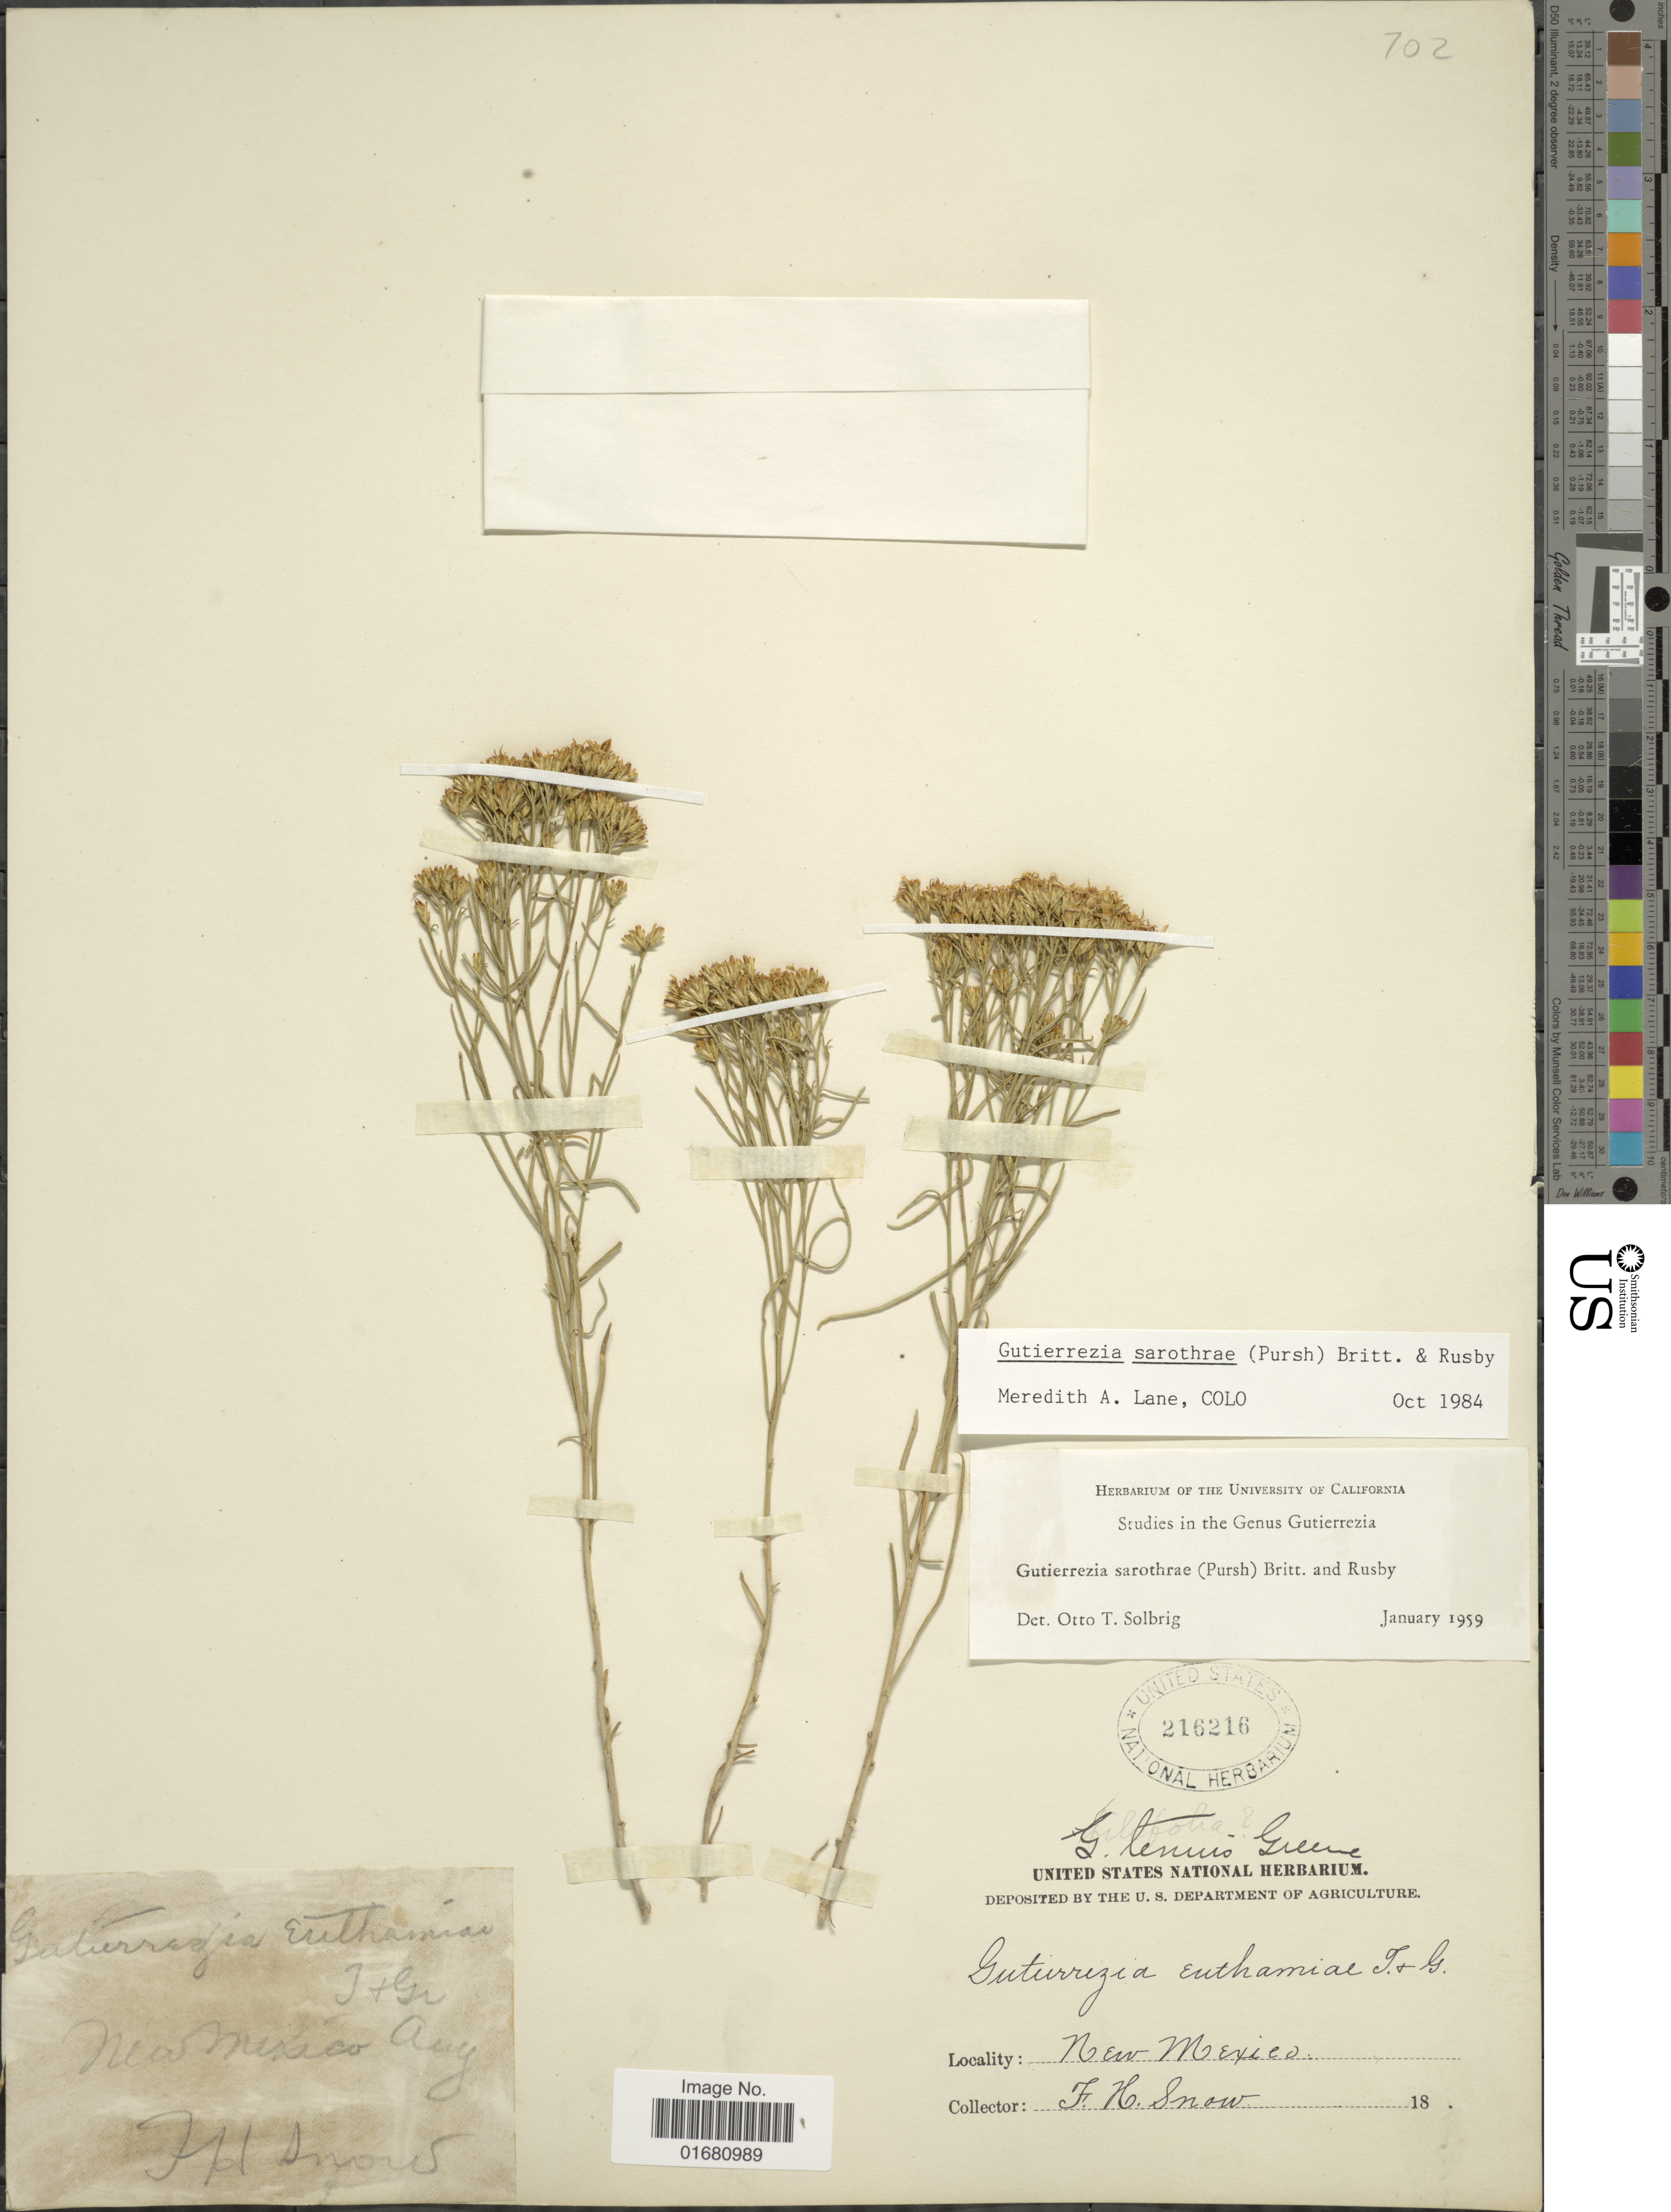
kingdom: Plantae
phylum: Tracheophyta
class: Magnoliopsida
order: Asterales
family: Asteraceae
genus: Gutierrezia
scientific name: Gutierrezia sarothrae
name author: (Pursh) Britton & Rusby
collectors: F. H. Snow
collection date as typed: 18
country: United States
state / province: New Mexico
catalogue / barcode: US 216216